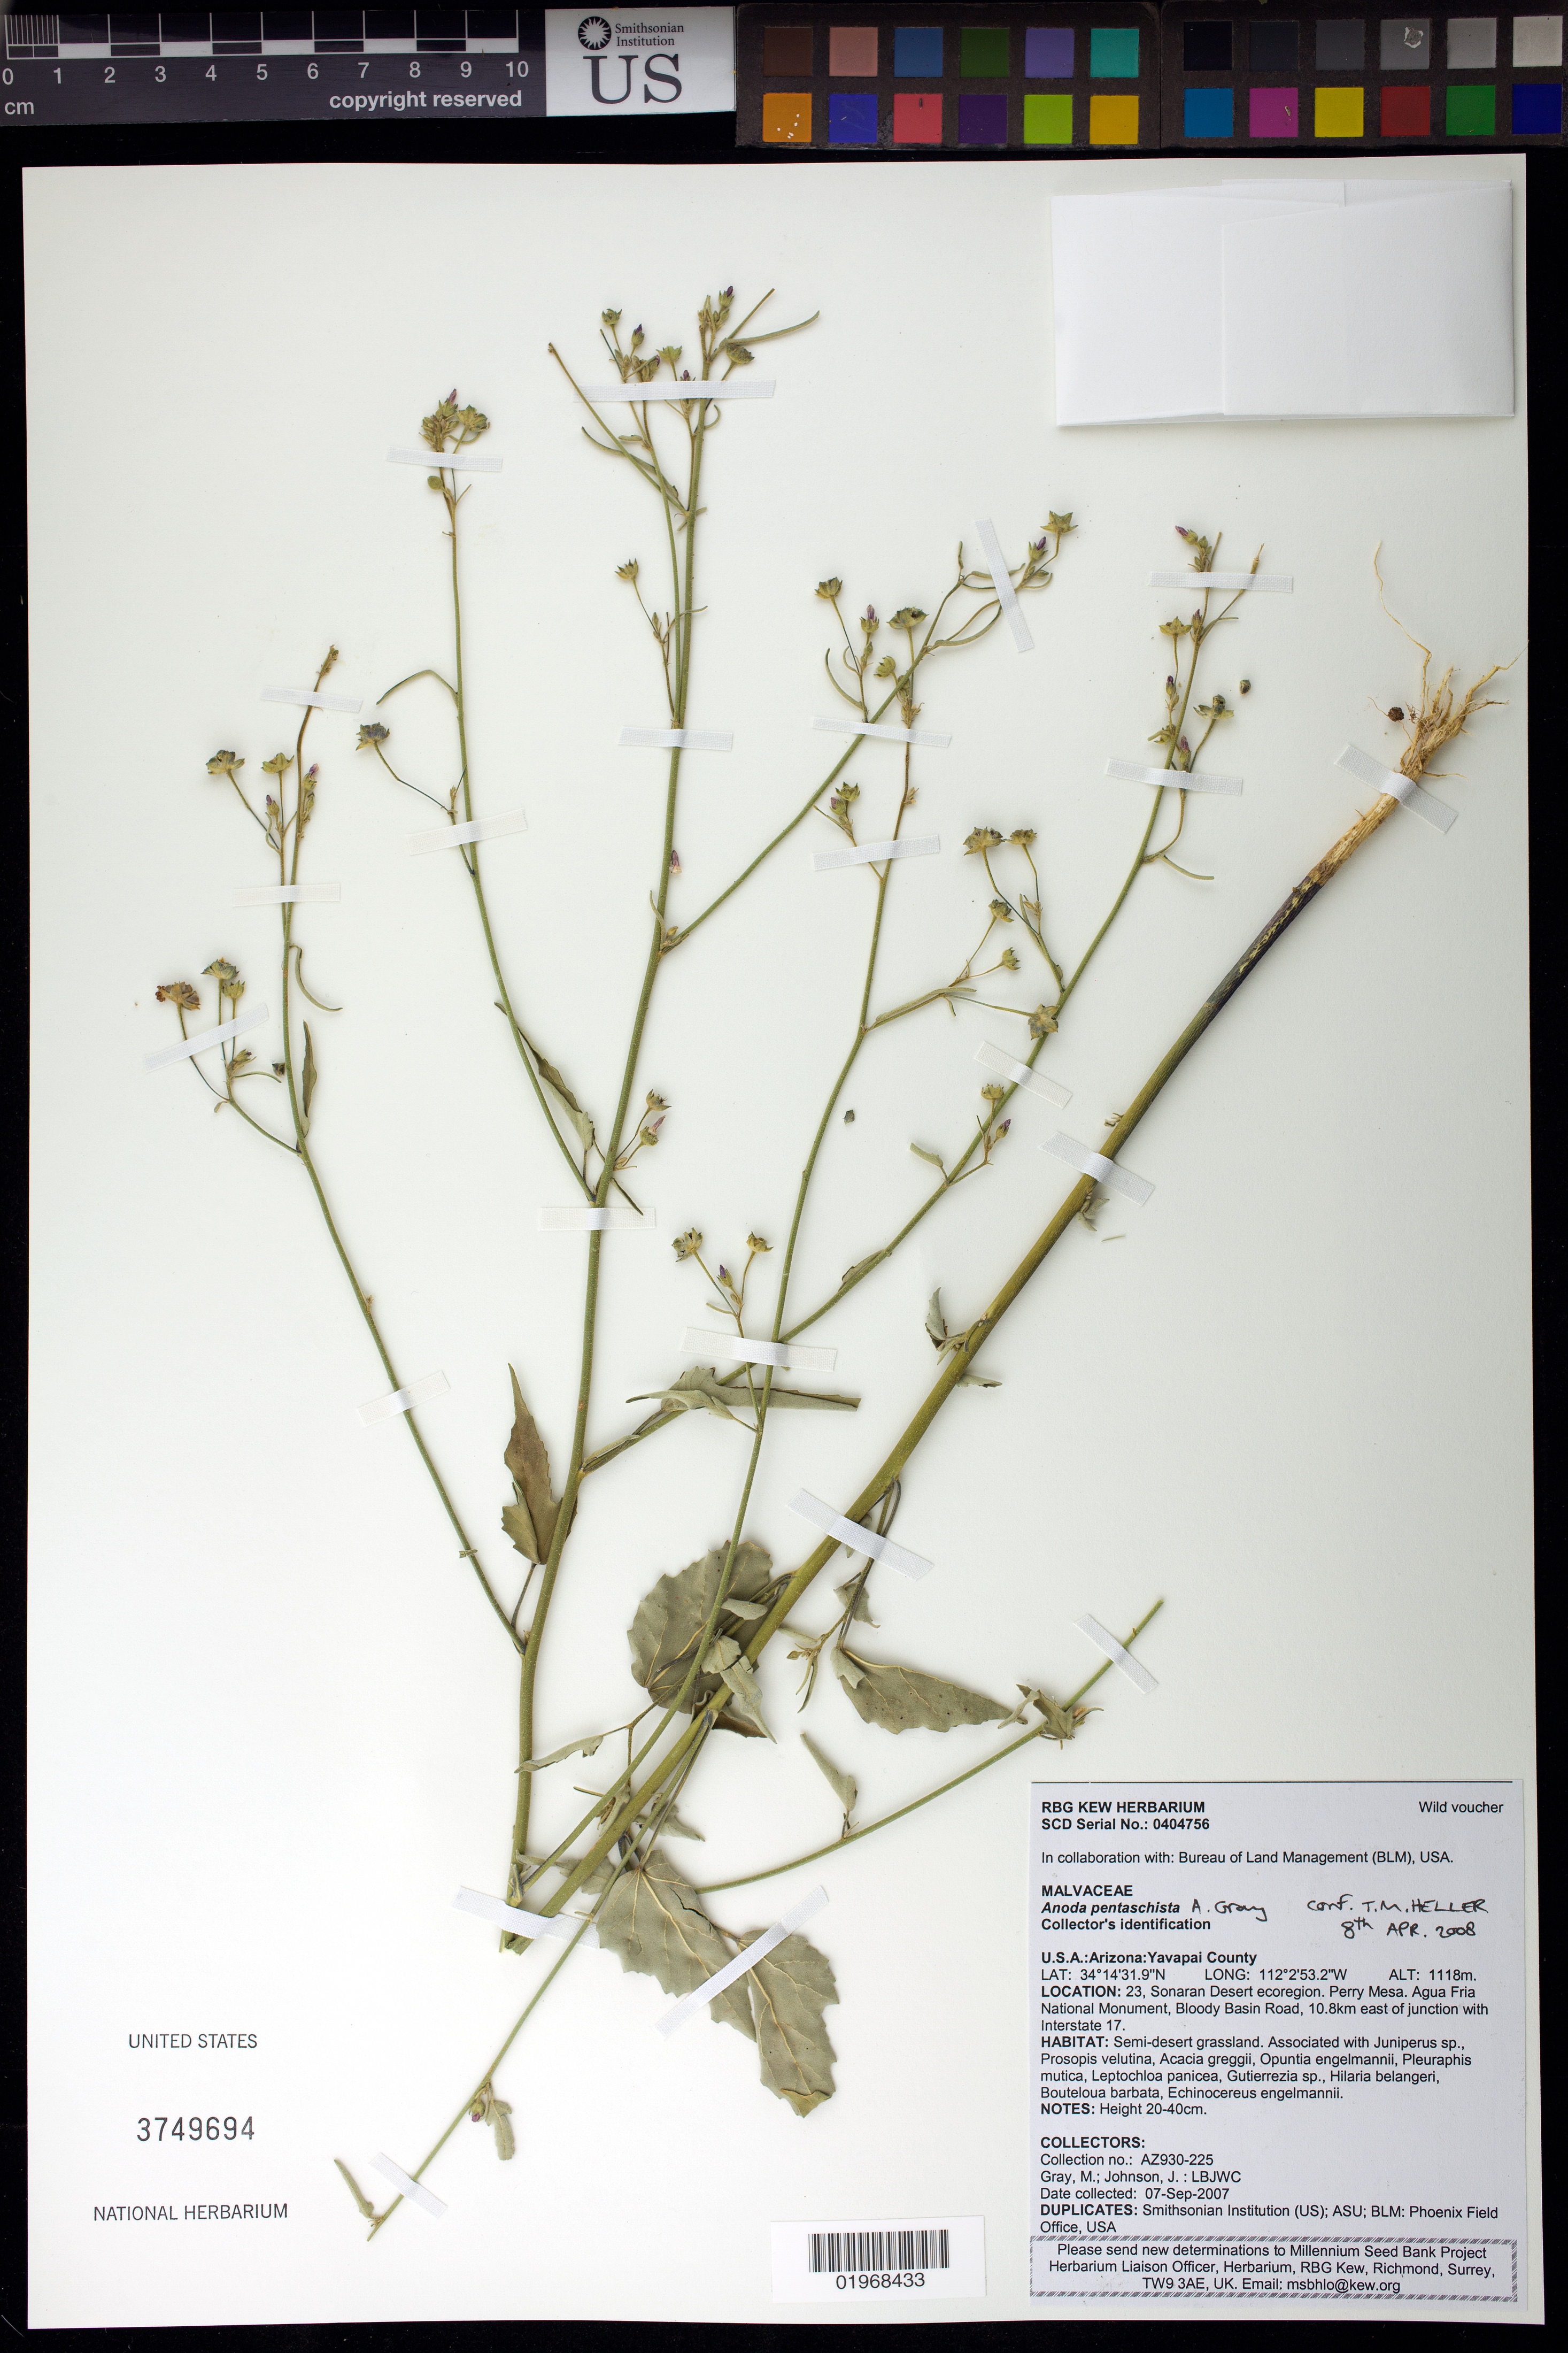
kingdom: Plantae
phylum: Tracheophyta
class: Magnoliopsida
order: Malvales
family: Malvaceae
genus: Anoda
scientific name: Anoda pentaschista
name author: A. Gray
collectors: M. Gray & J. Johnson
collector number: AZ930-225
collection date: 2007-09-07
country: United States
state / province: Arizona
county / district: Yavapai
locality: Perry Mesa. Agua Fria National Monument, Bloody Basin Rd, 10.8 km E of jct with I-17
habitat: Semi-desert grassland. With Juniperus sp., Acacia greggii, Guteirrezia sp., ect.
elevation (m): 1118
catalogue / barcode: US 3749694